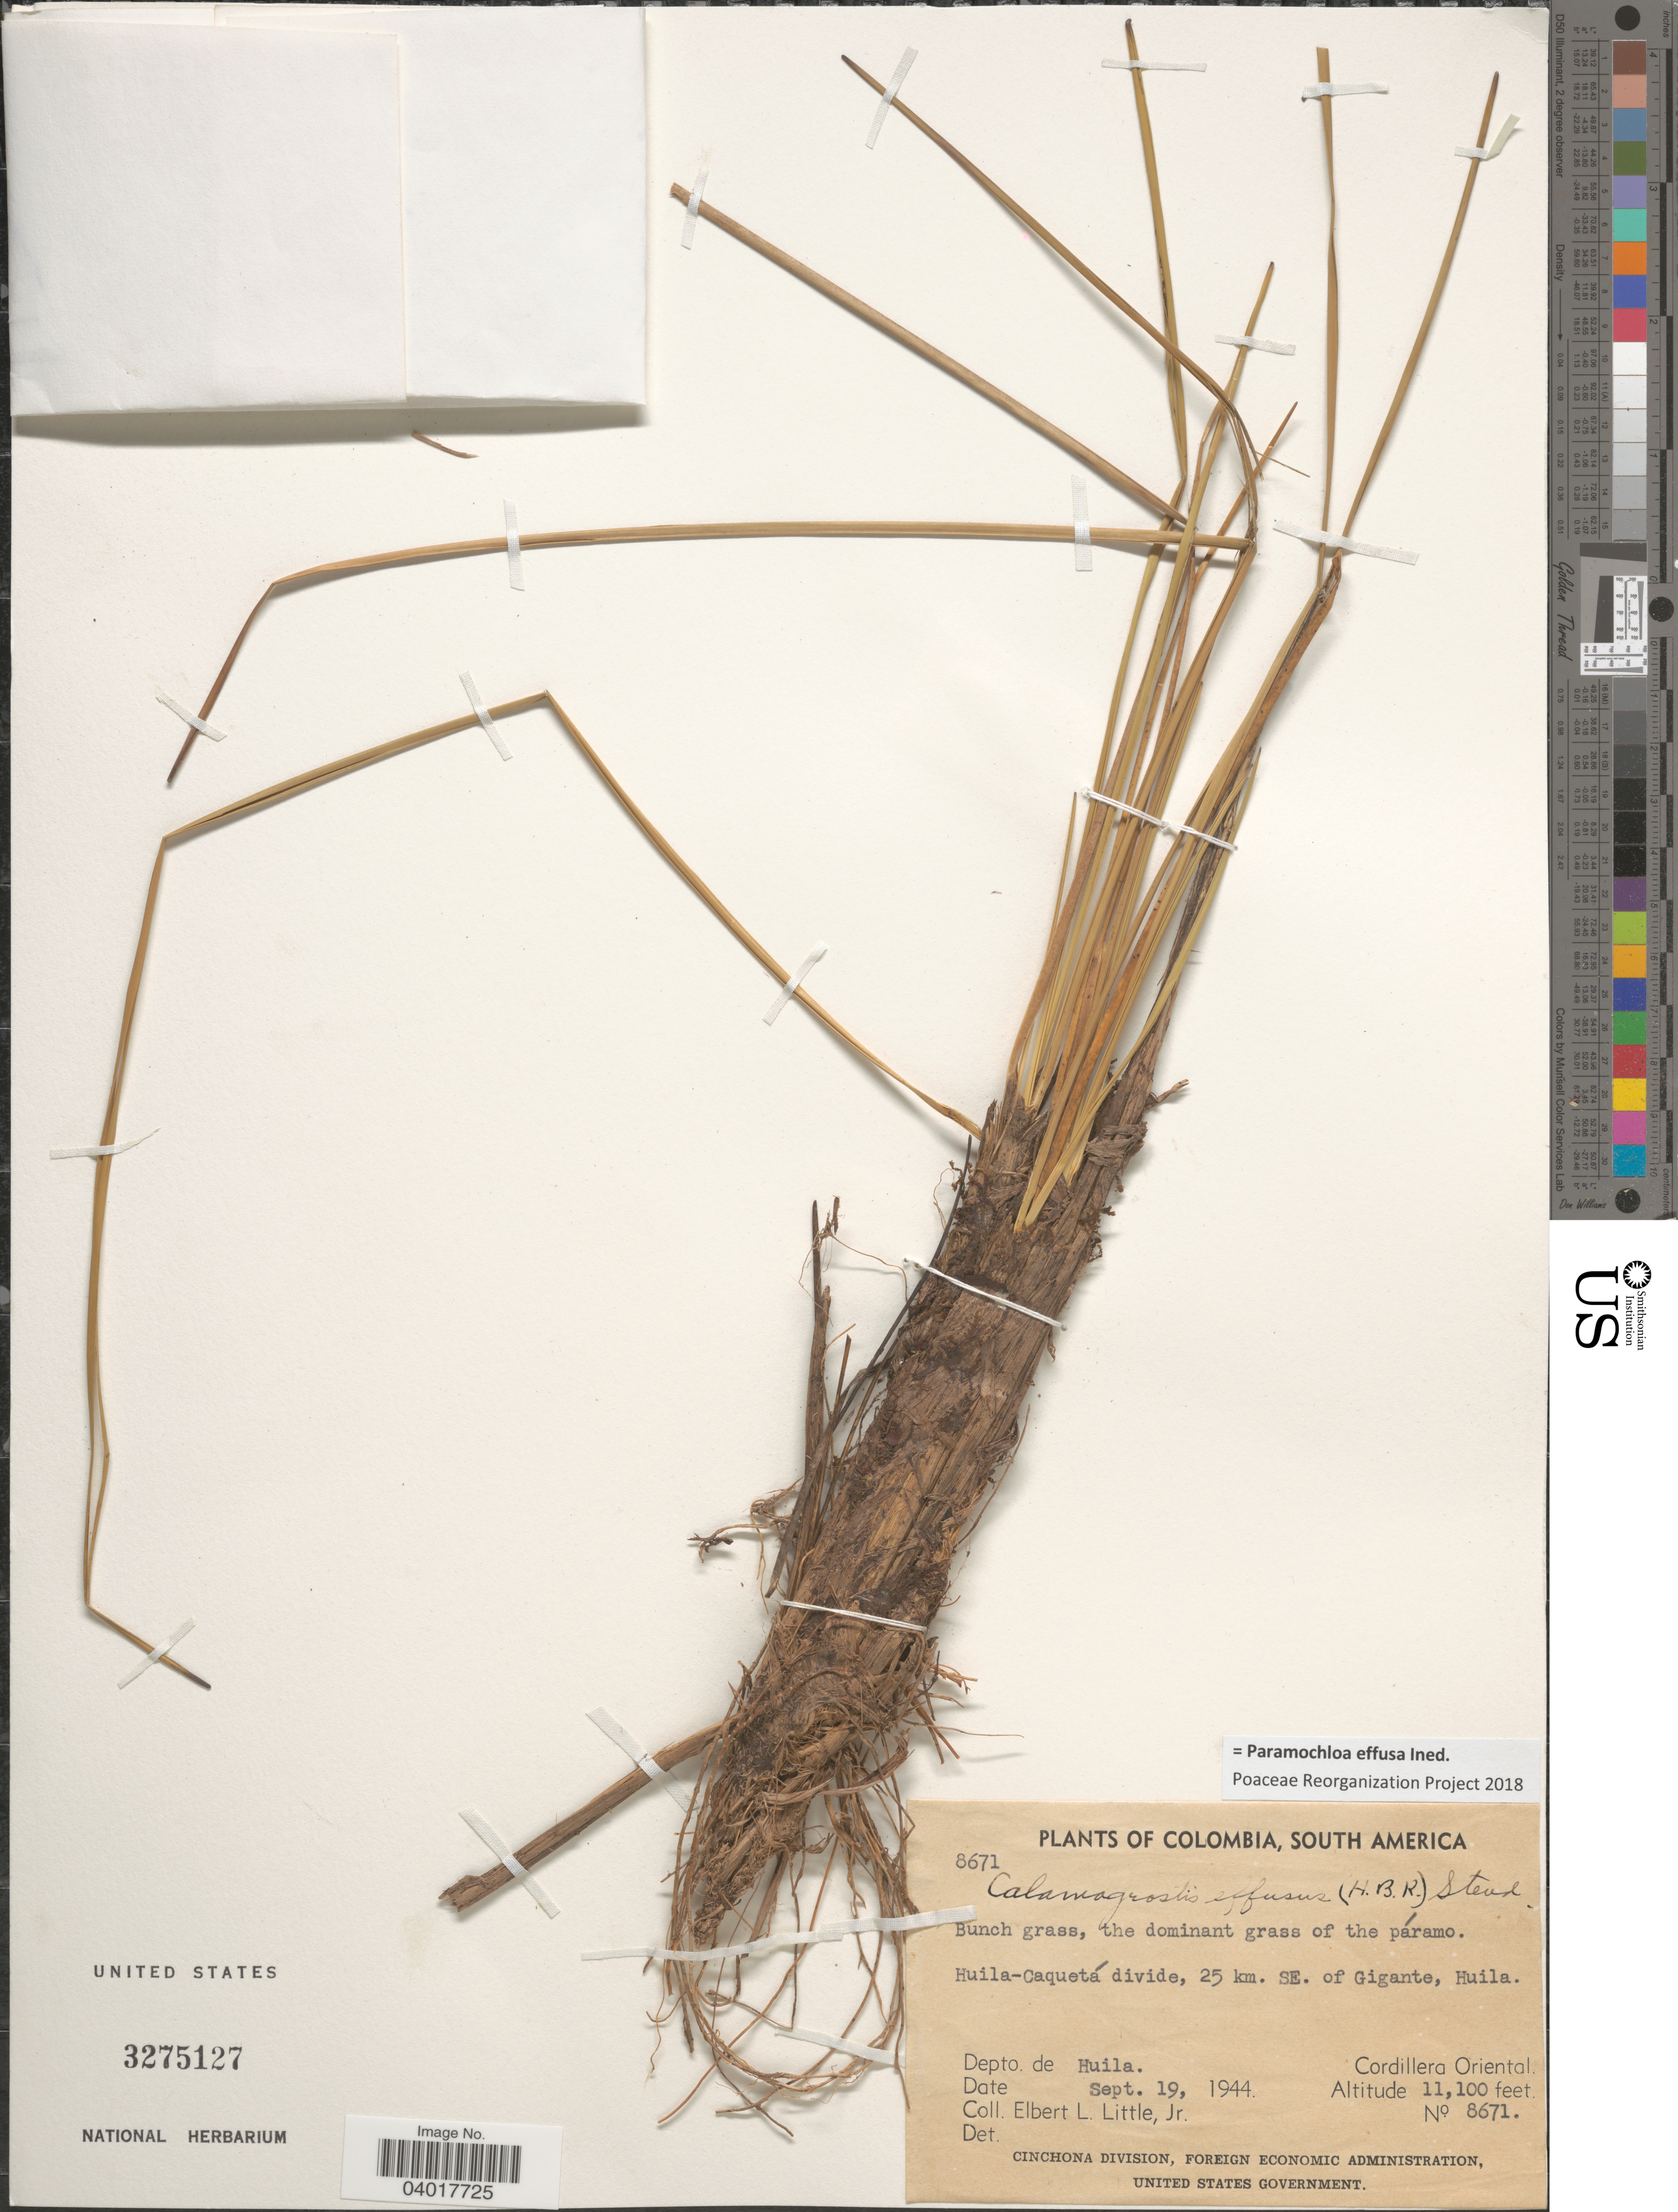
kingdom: Plantae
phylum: Tracheophyta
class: Liliopsida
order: Poales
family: Poaceae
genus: Paramochloa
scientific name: Paramochloa effusa ined.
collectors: E. L. Little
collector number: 8671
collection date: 1944-09-19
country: Colombia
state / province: Huila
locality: Huila-Caquitá divide, 25 km. SE. of Gigante, Huila. Depto. de Huila. Cordillera Oriental.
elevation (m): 3383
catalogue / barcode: US 3275127